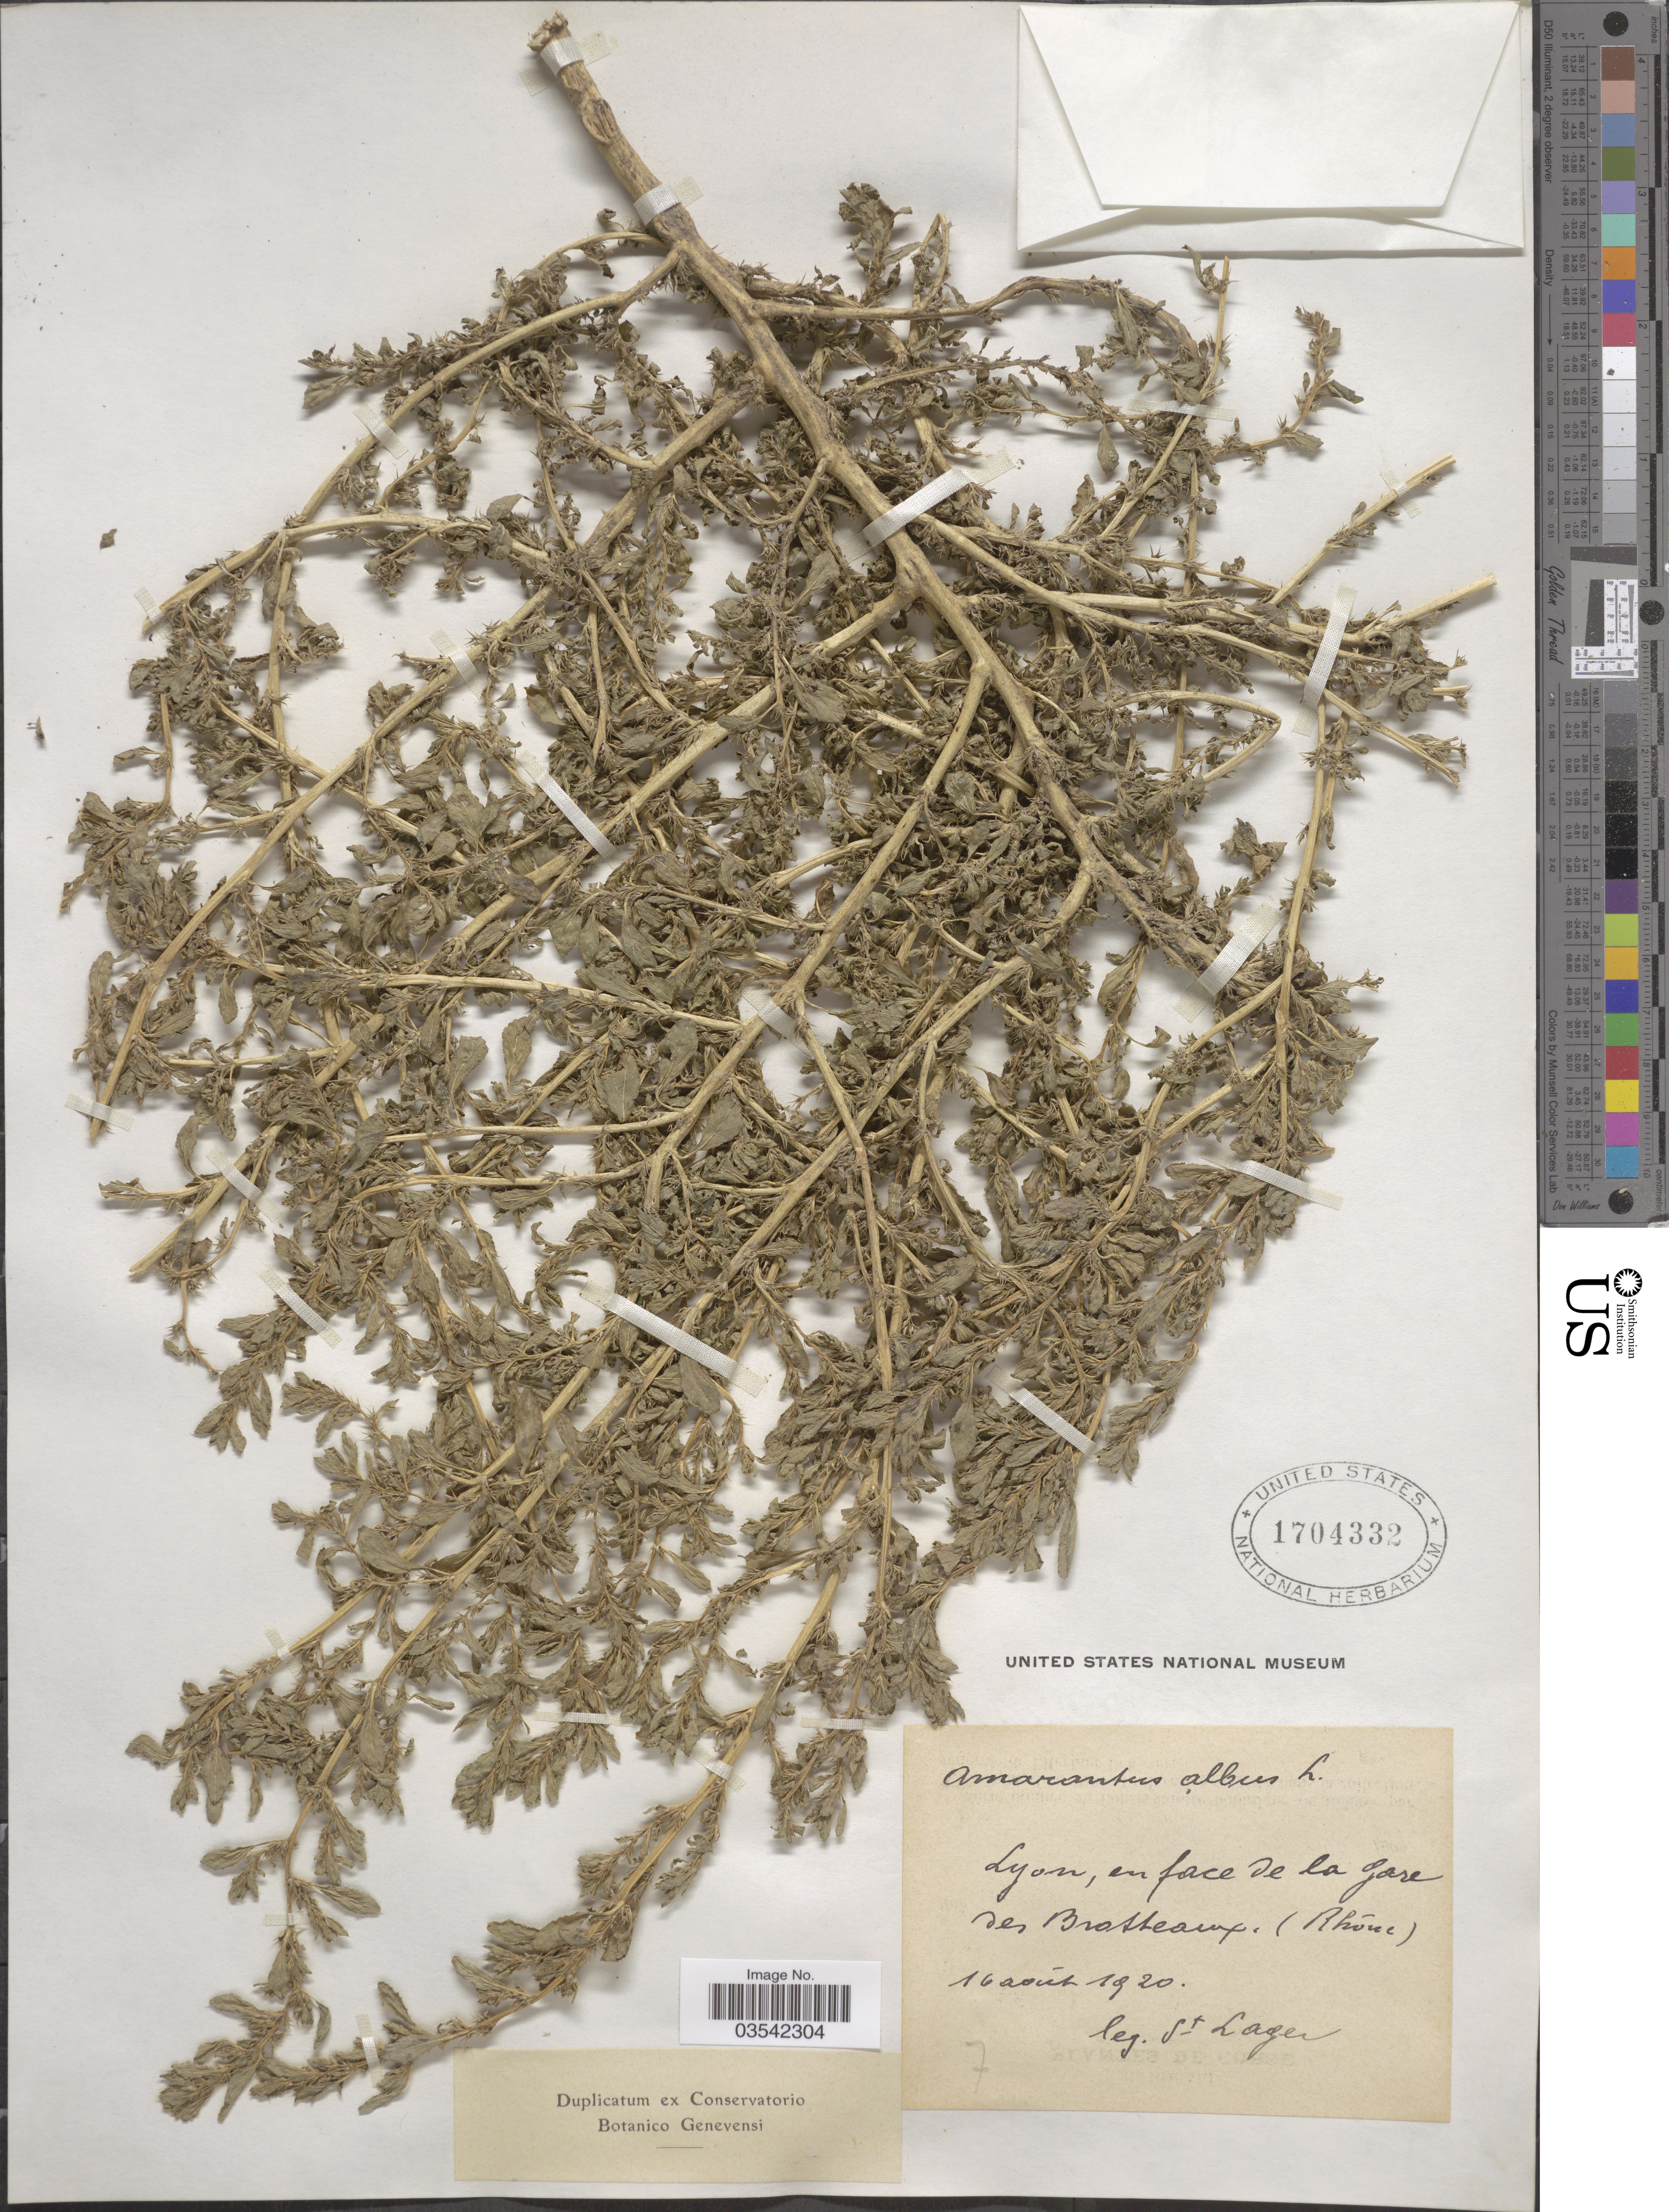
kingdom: Plantae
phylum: Tracheophyta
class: Magnoliopsida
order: Caryophyllales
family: Amaranthaceae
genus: Amaranthus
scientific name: Amaranthus albus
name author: L.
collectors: -. St. Lager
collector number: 7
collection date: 1920-08-16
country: France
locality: Lyon, en face de la Gare des Brotteaux (Rhône).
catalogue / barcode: US 1704332